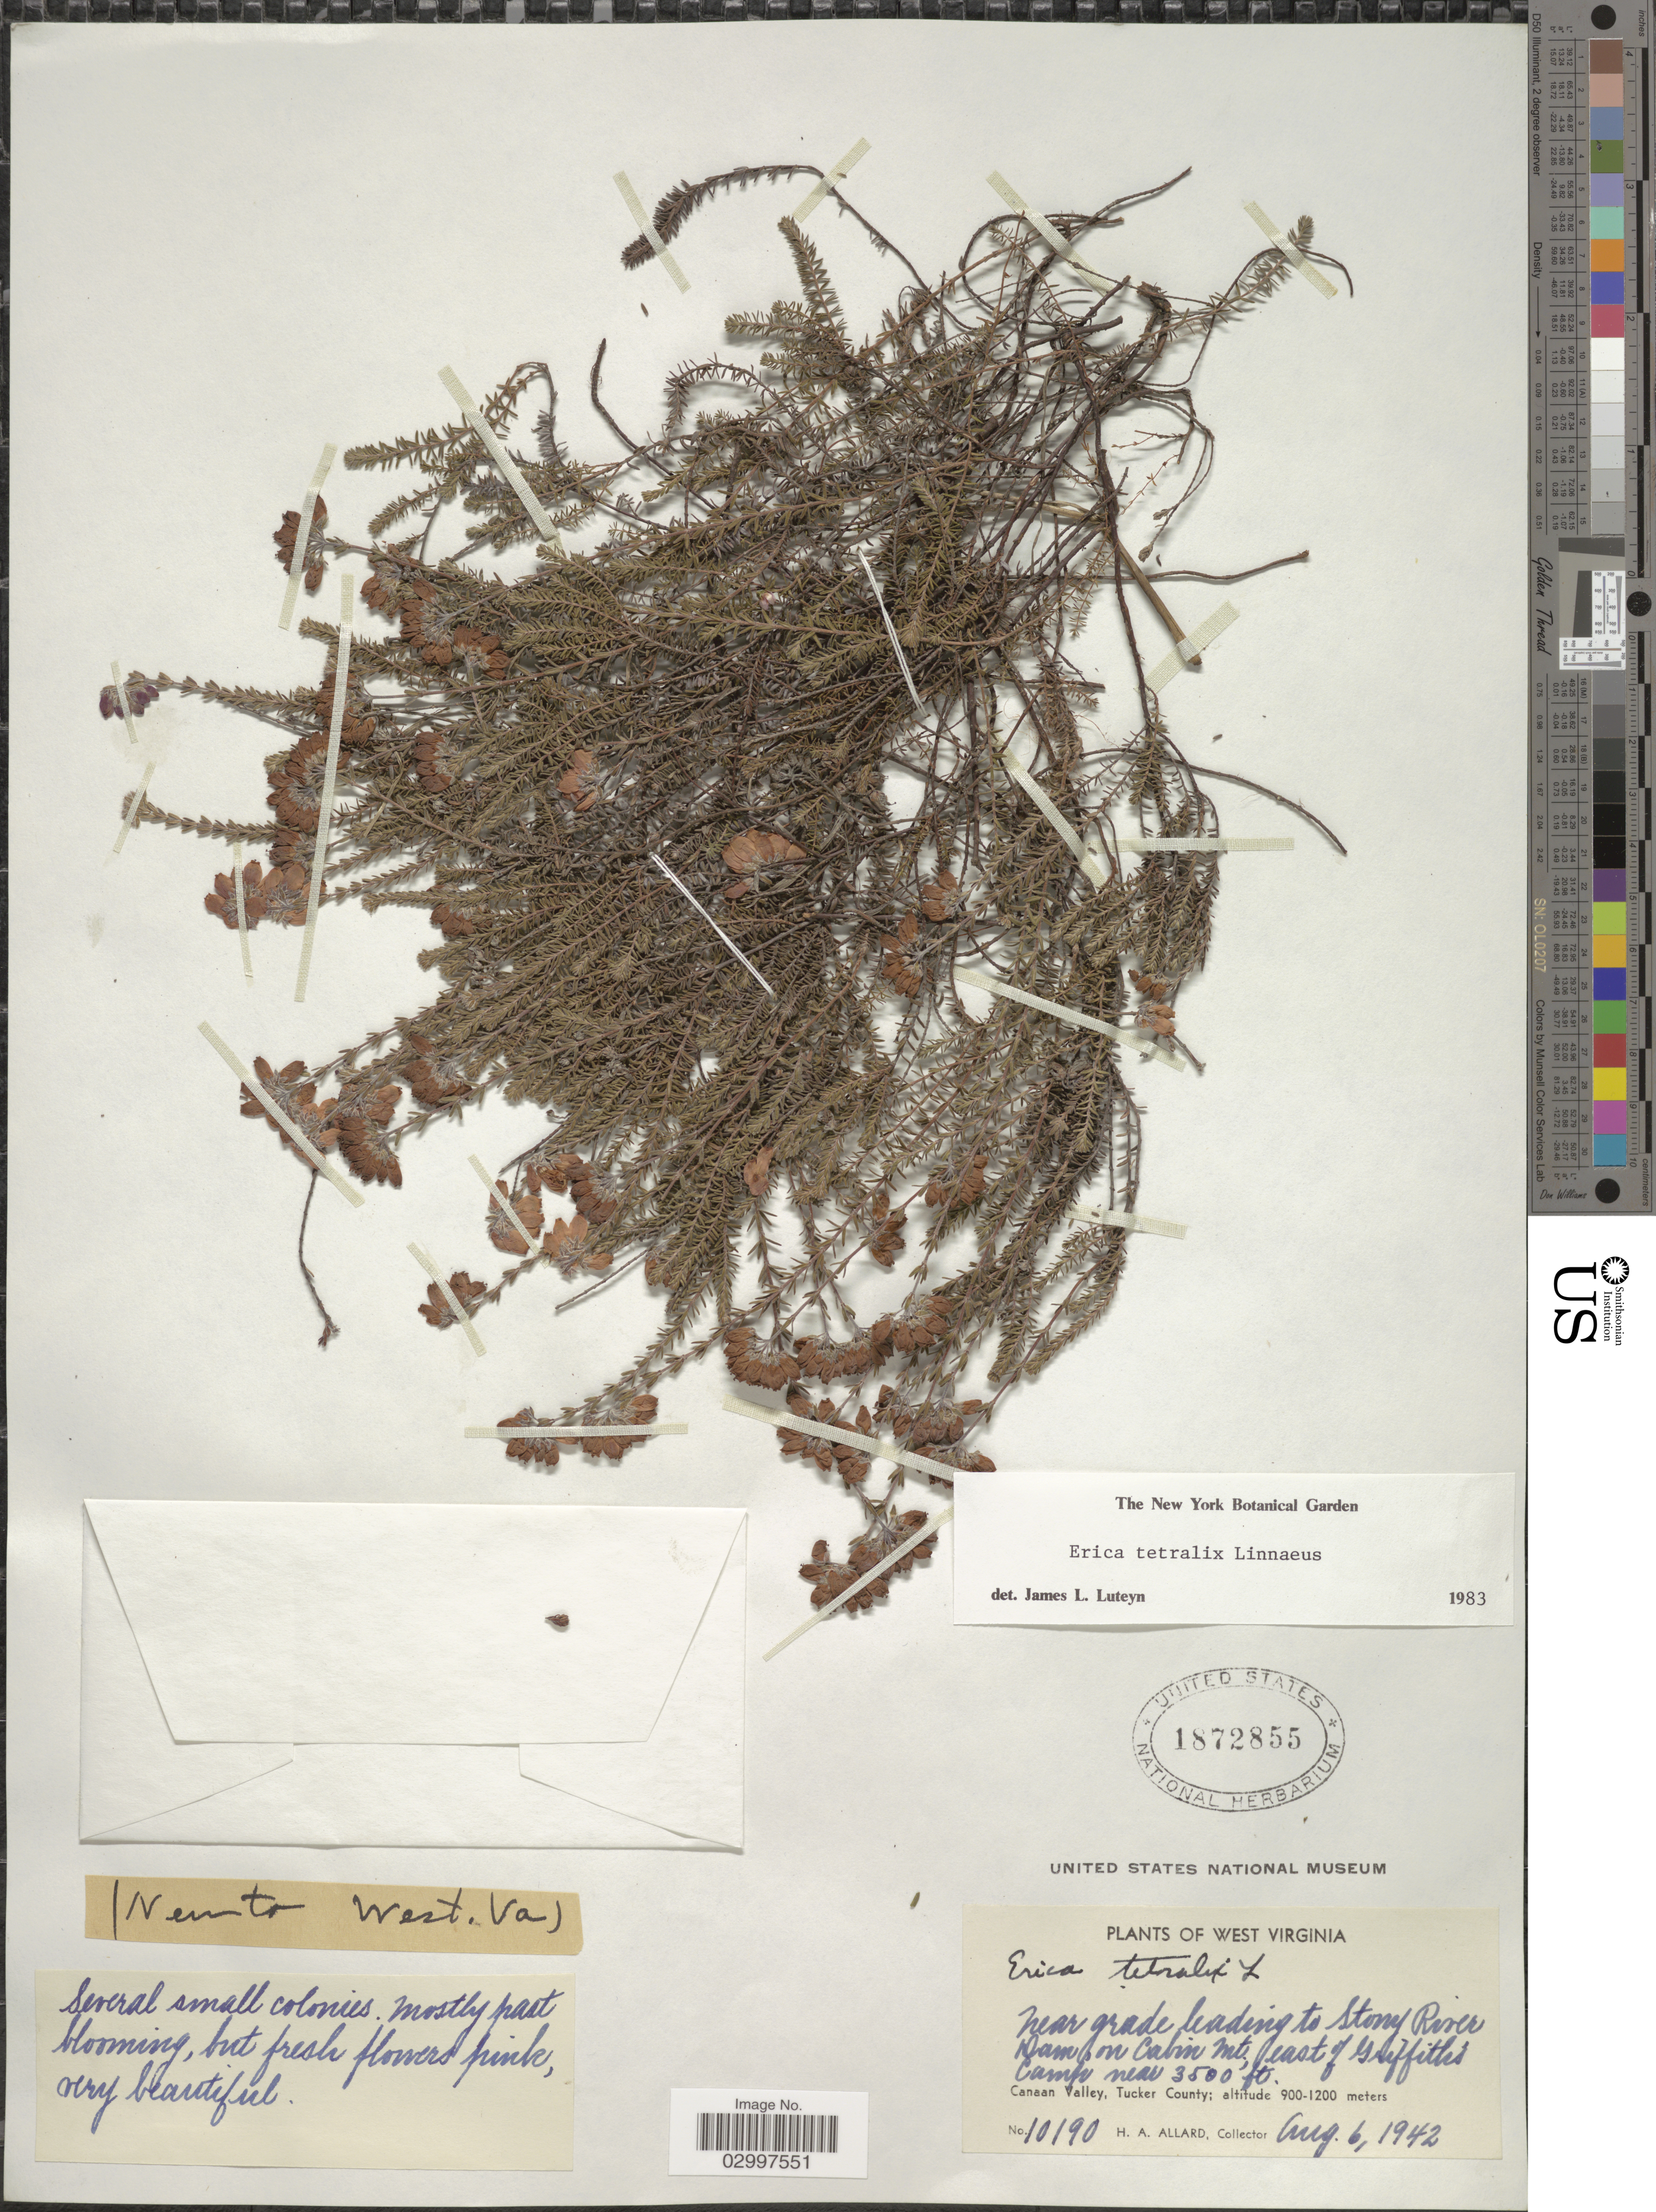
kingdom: Plantae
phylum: Tracheophyta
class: Magnoliopsida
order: Ericales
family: Ericaceae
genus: Erica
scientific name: Erica tetralix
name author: L.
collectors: H. A. Allard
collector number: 10190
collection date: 1942-08-06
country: United States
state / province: West Virginia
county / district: Tucker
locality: Near grade leading to Stony River Dam, on Cabin Mt., east of Griffith's Camp. Canaan Valley, Tucker County.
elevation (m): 1067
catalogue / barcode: US 1872855